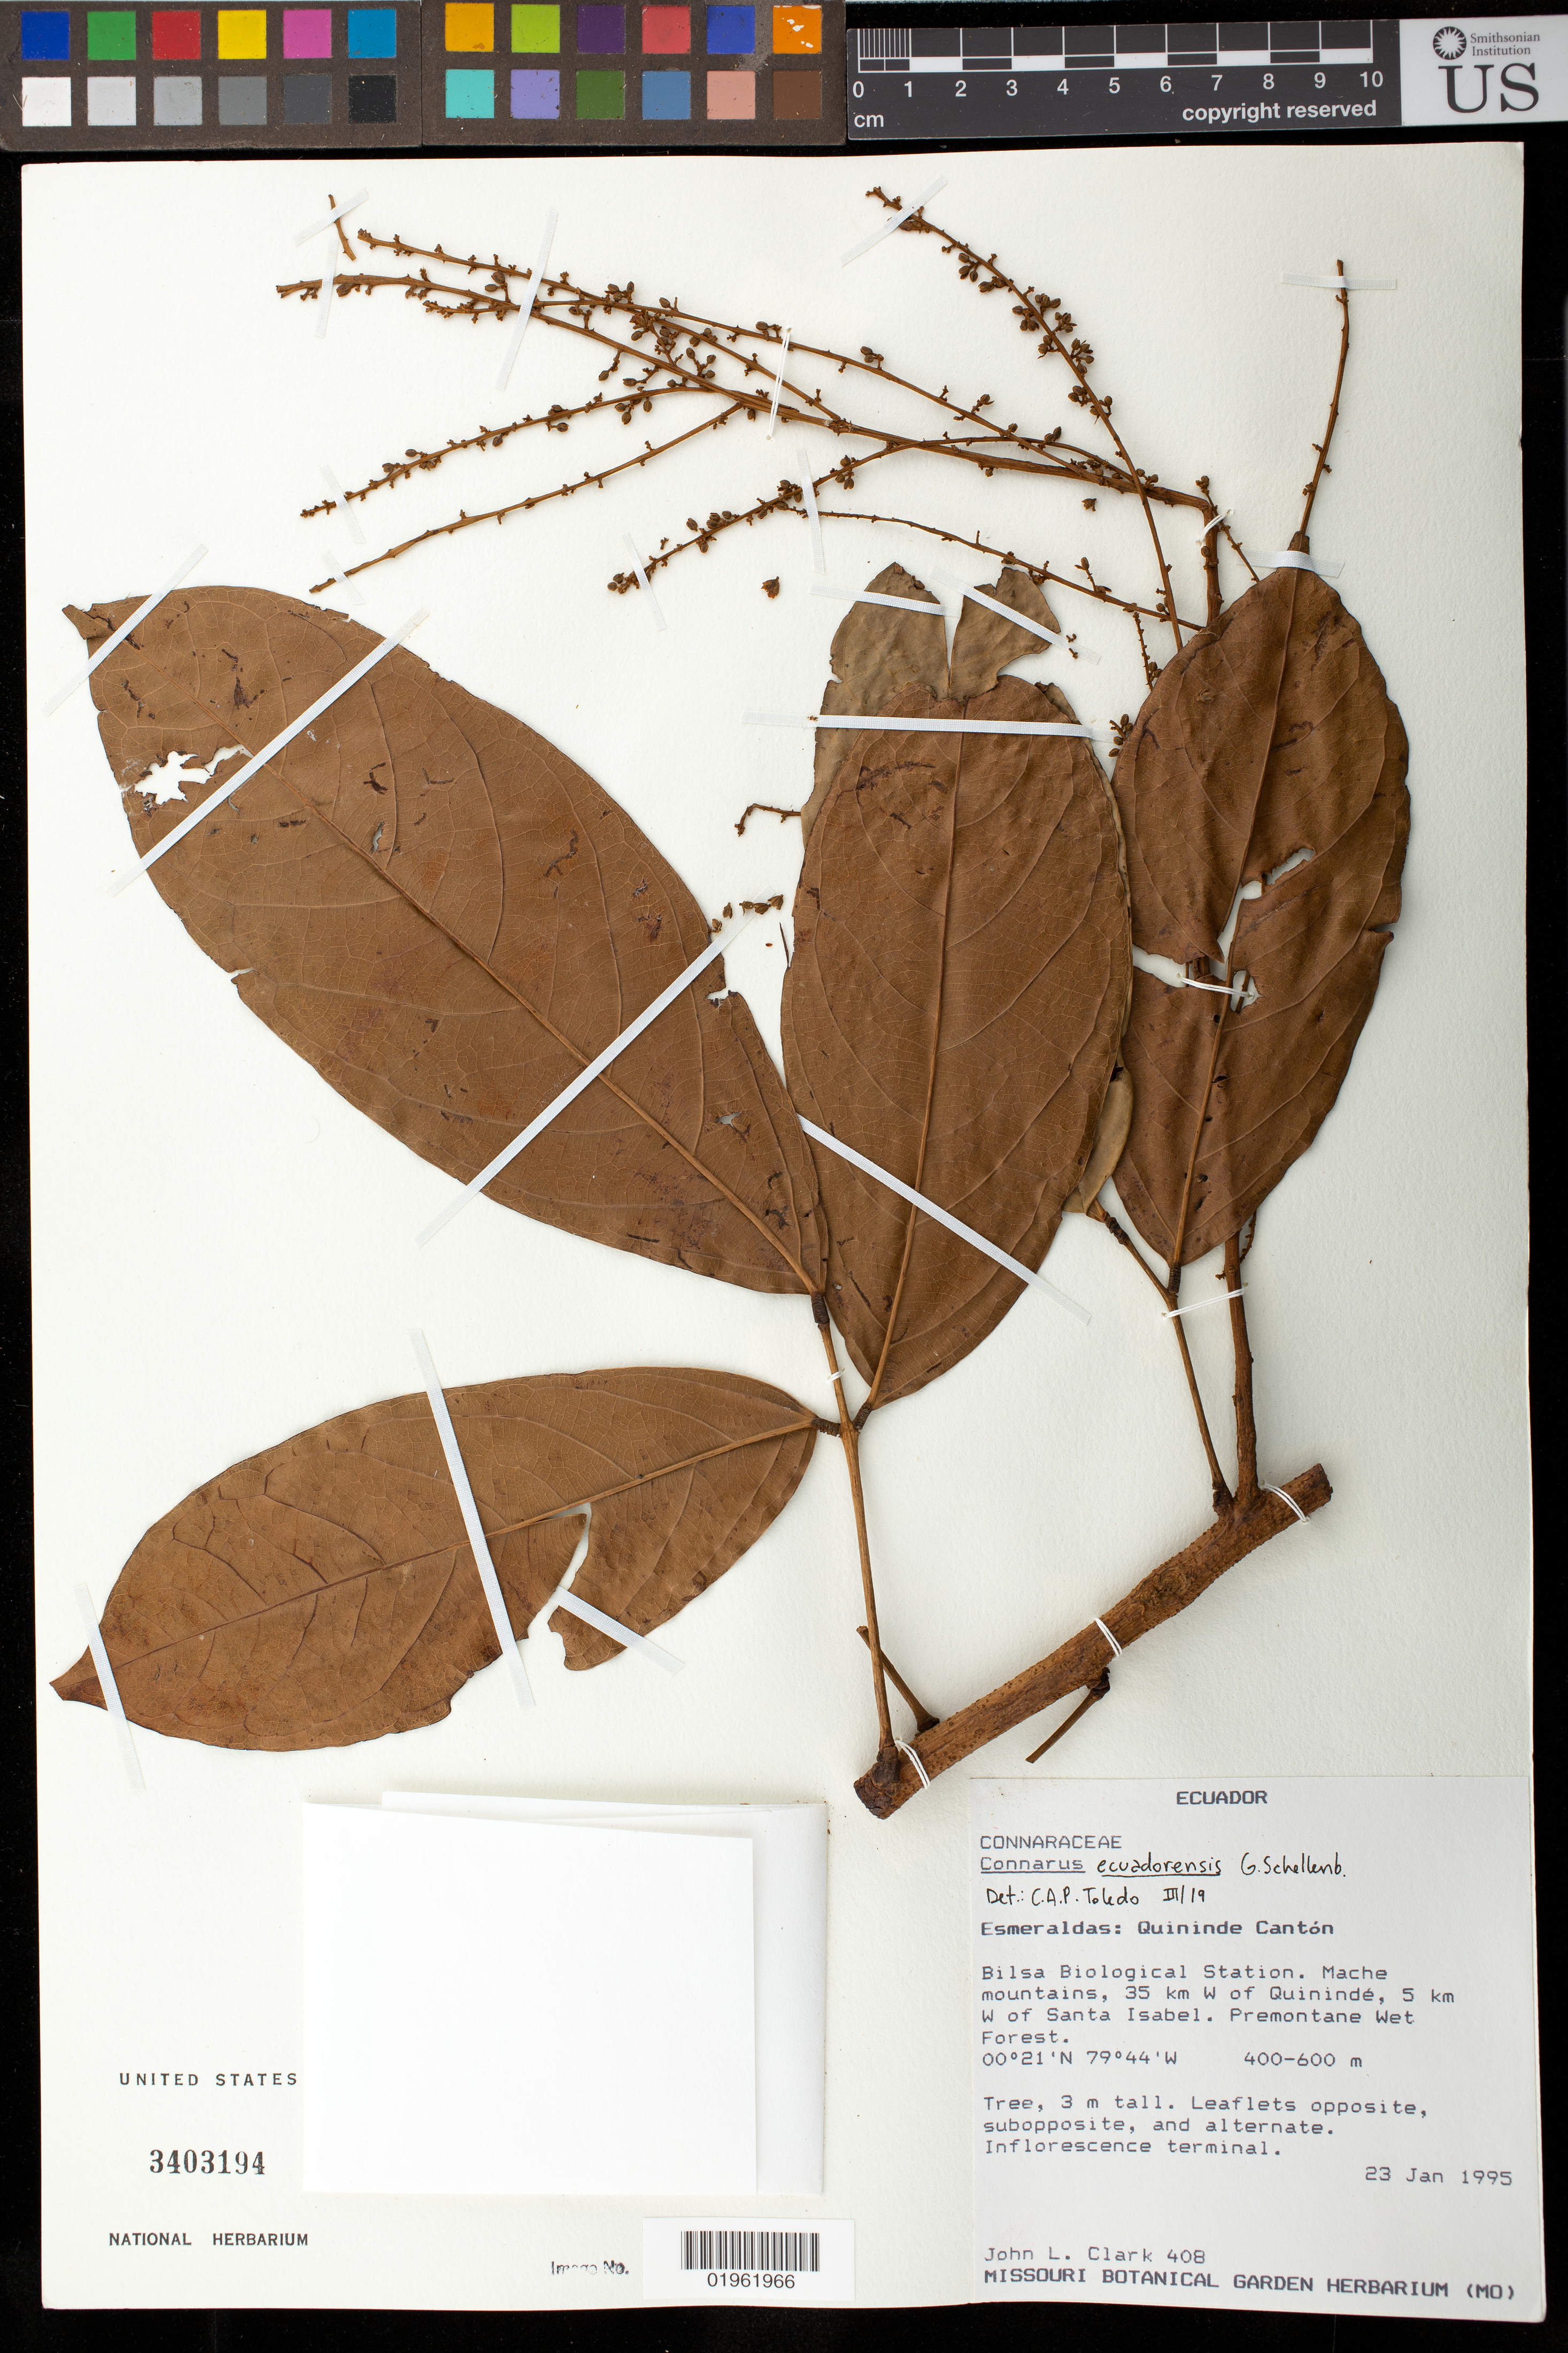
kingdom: Plantae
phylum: Tracheophyta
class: Magnoliopsida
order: Oxalidales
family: Connaraceae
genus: Connarus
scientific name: Connarus ecuadorensis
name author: G. Schellenb.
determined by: Toledo, Cassio Augusto Patrocinio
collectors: J. L. Clark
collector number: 408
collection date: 1995-01-23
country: Ecuador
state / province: Esmeraldas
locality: Quininde Canton, Bilsa Biological Station, Mache mountains, 35 km W of Quininde, 5 km W of Santa Isabel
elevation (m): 400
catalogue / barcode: US 3403194